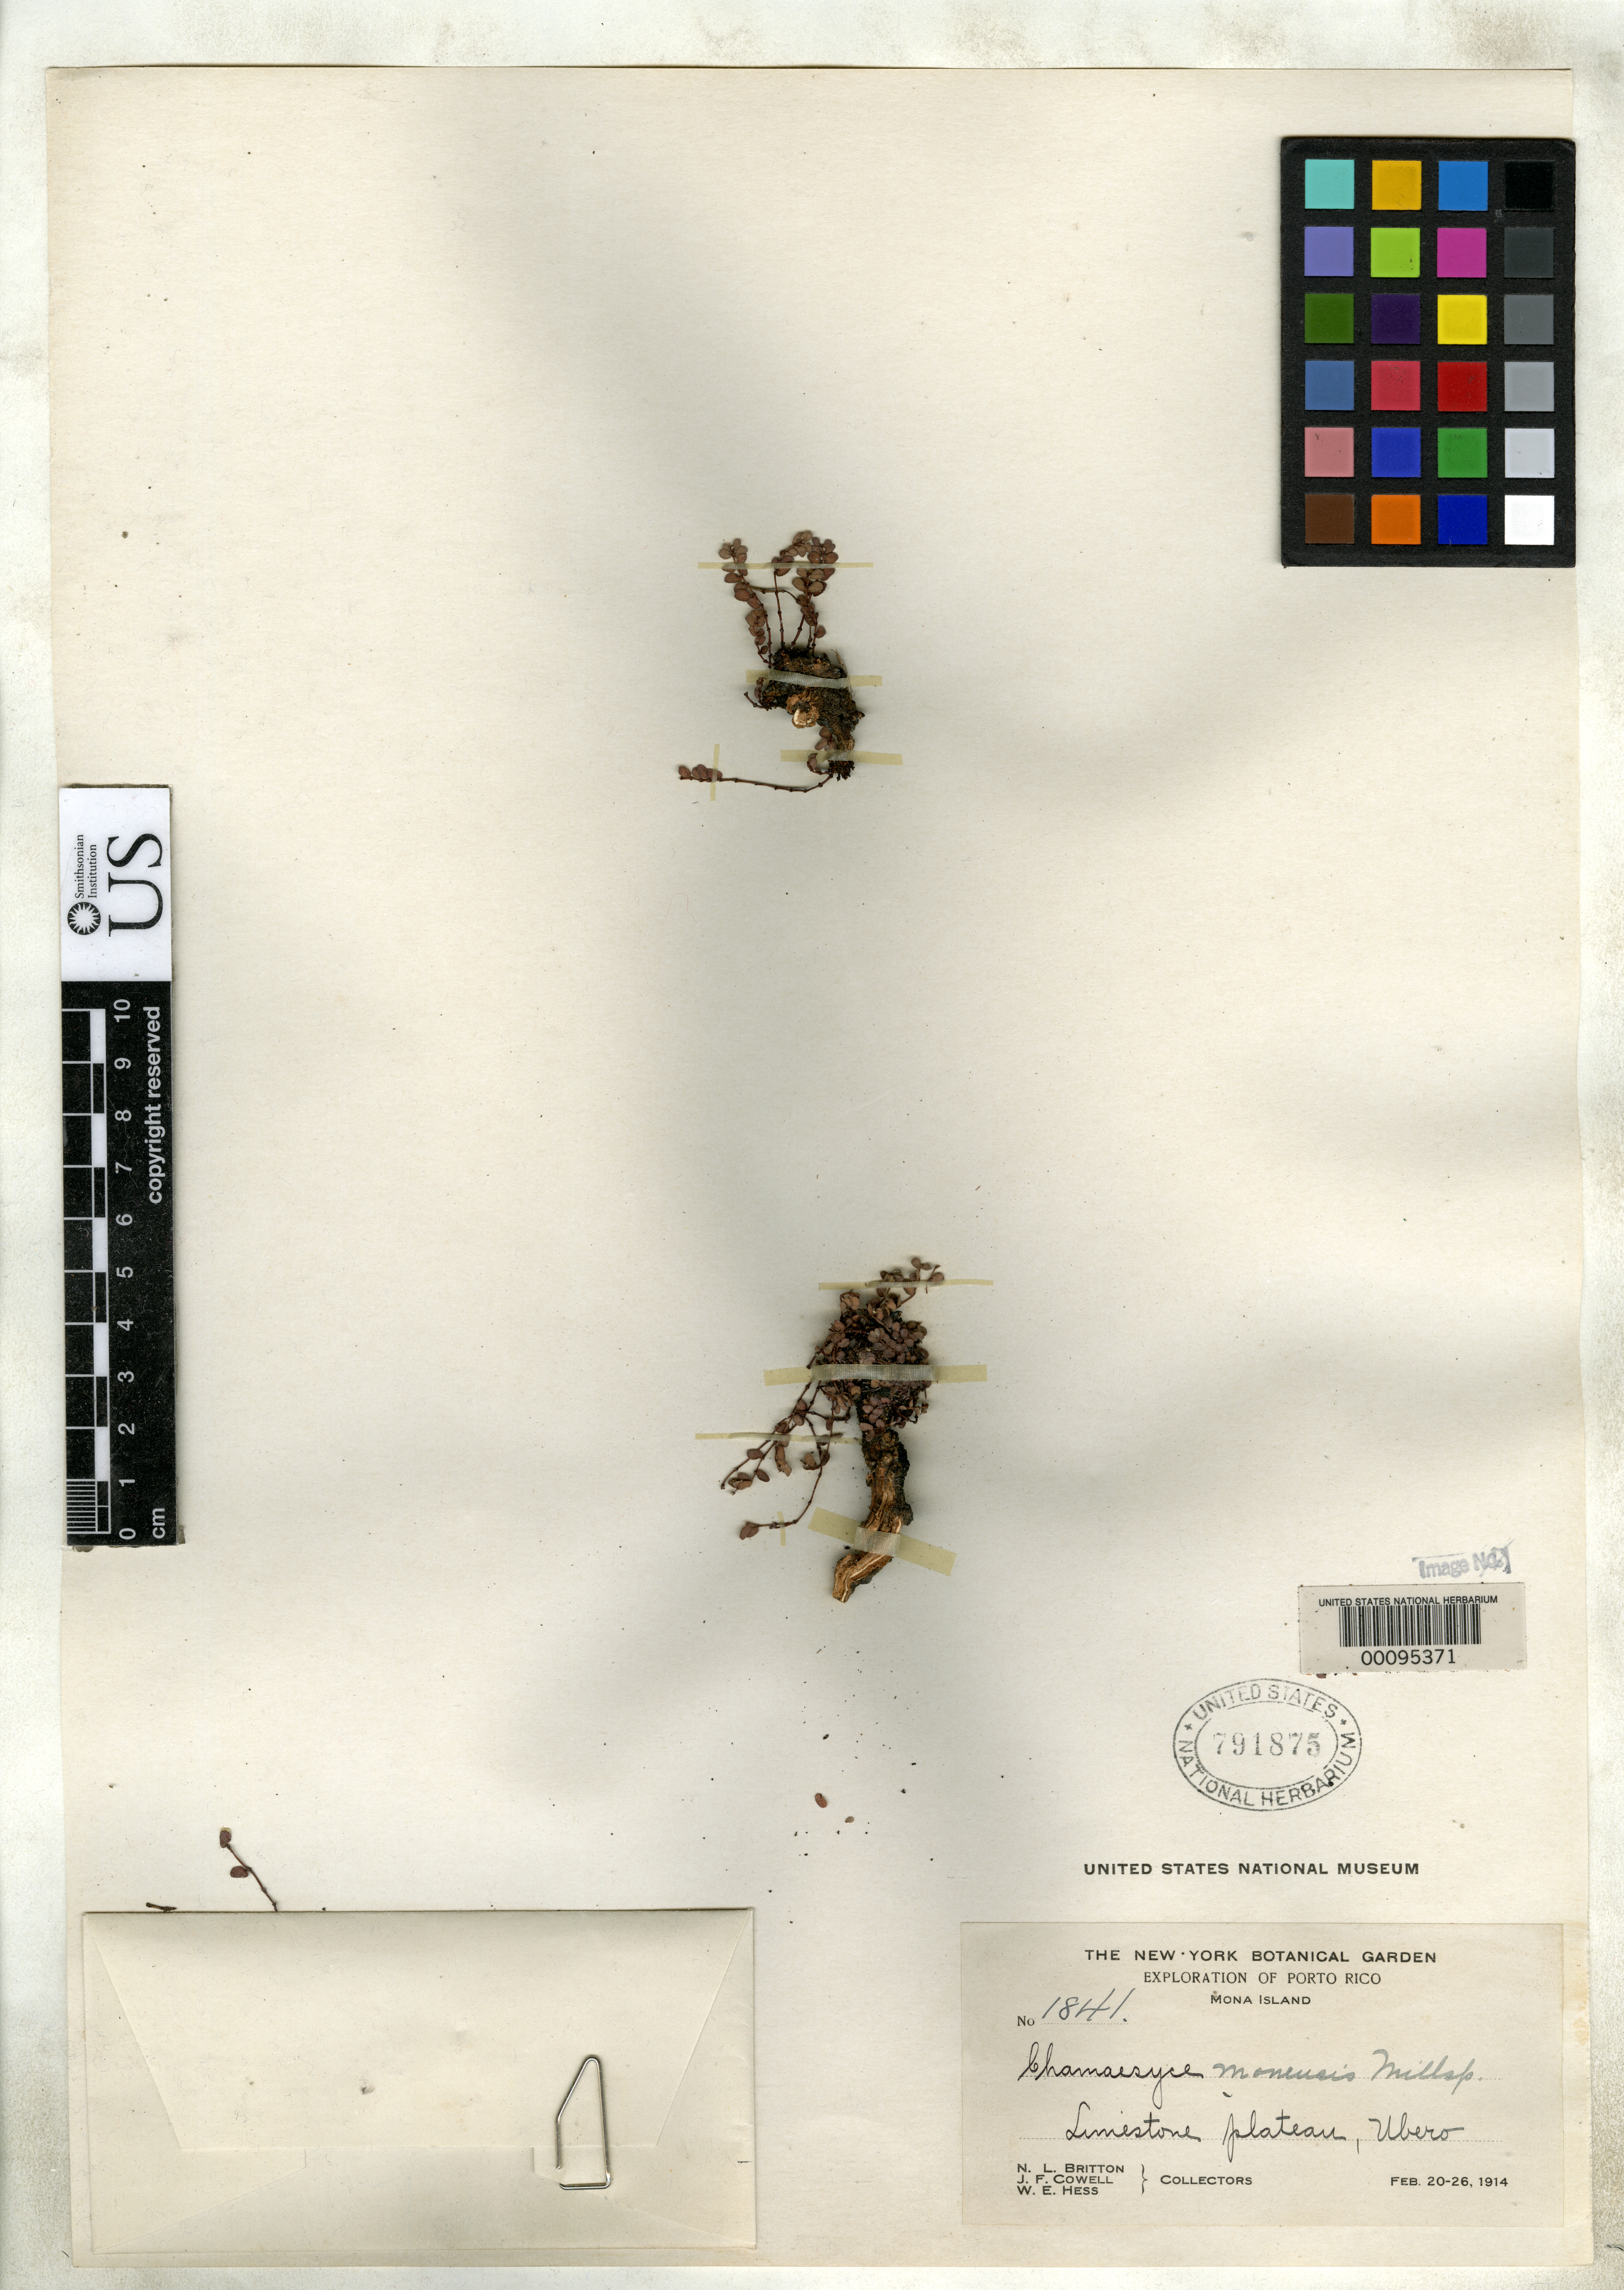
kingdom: Plantae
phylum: Tracheophyta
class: Magnoliopsida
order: Malpighiales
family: Euphorbiaceae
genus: Chamaesyce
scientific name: Chamaesyce monensis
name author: Millsp.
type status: Isotype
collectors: N. Britton, J. F. Cowell & W. Hess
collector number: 1841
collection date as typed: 20 Feb 1914 to 26 Feb 1914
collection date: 1914-02-20/1914-02-26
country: Puerto Rico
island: Mona Island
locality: Ubero, limestone plateau.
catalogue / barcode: US 791875